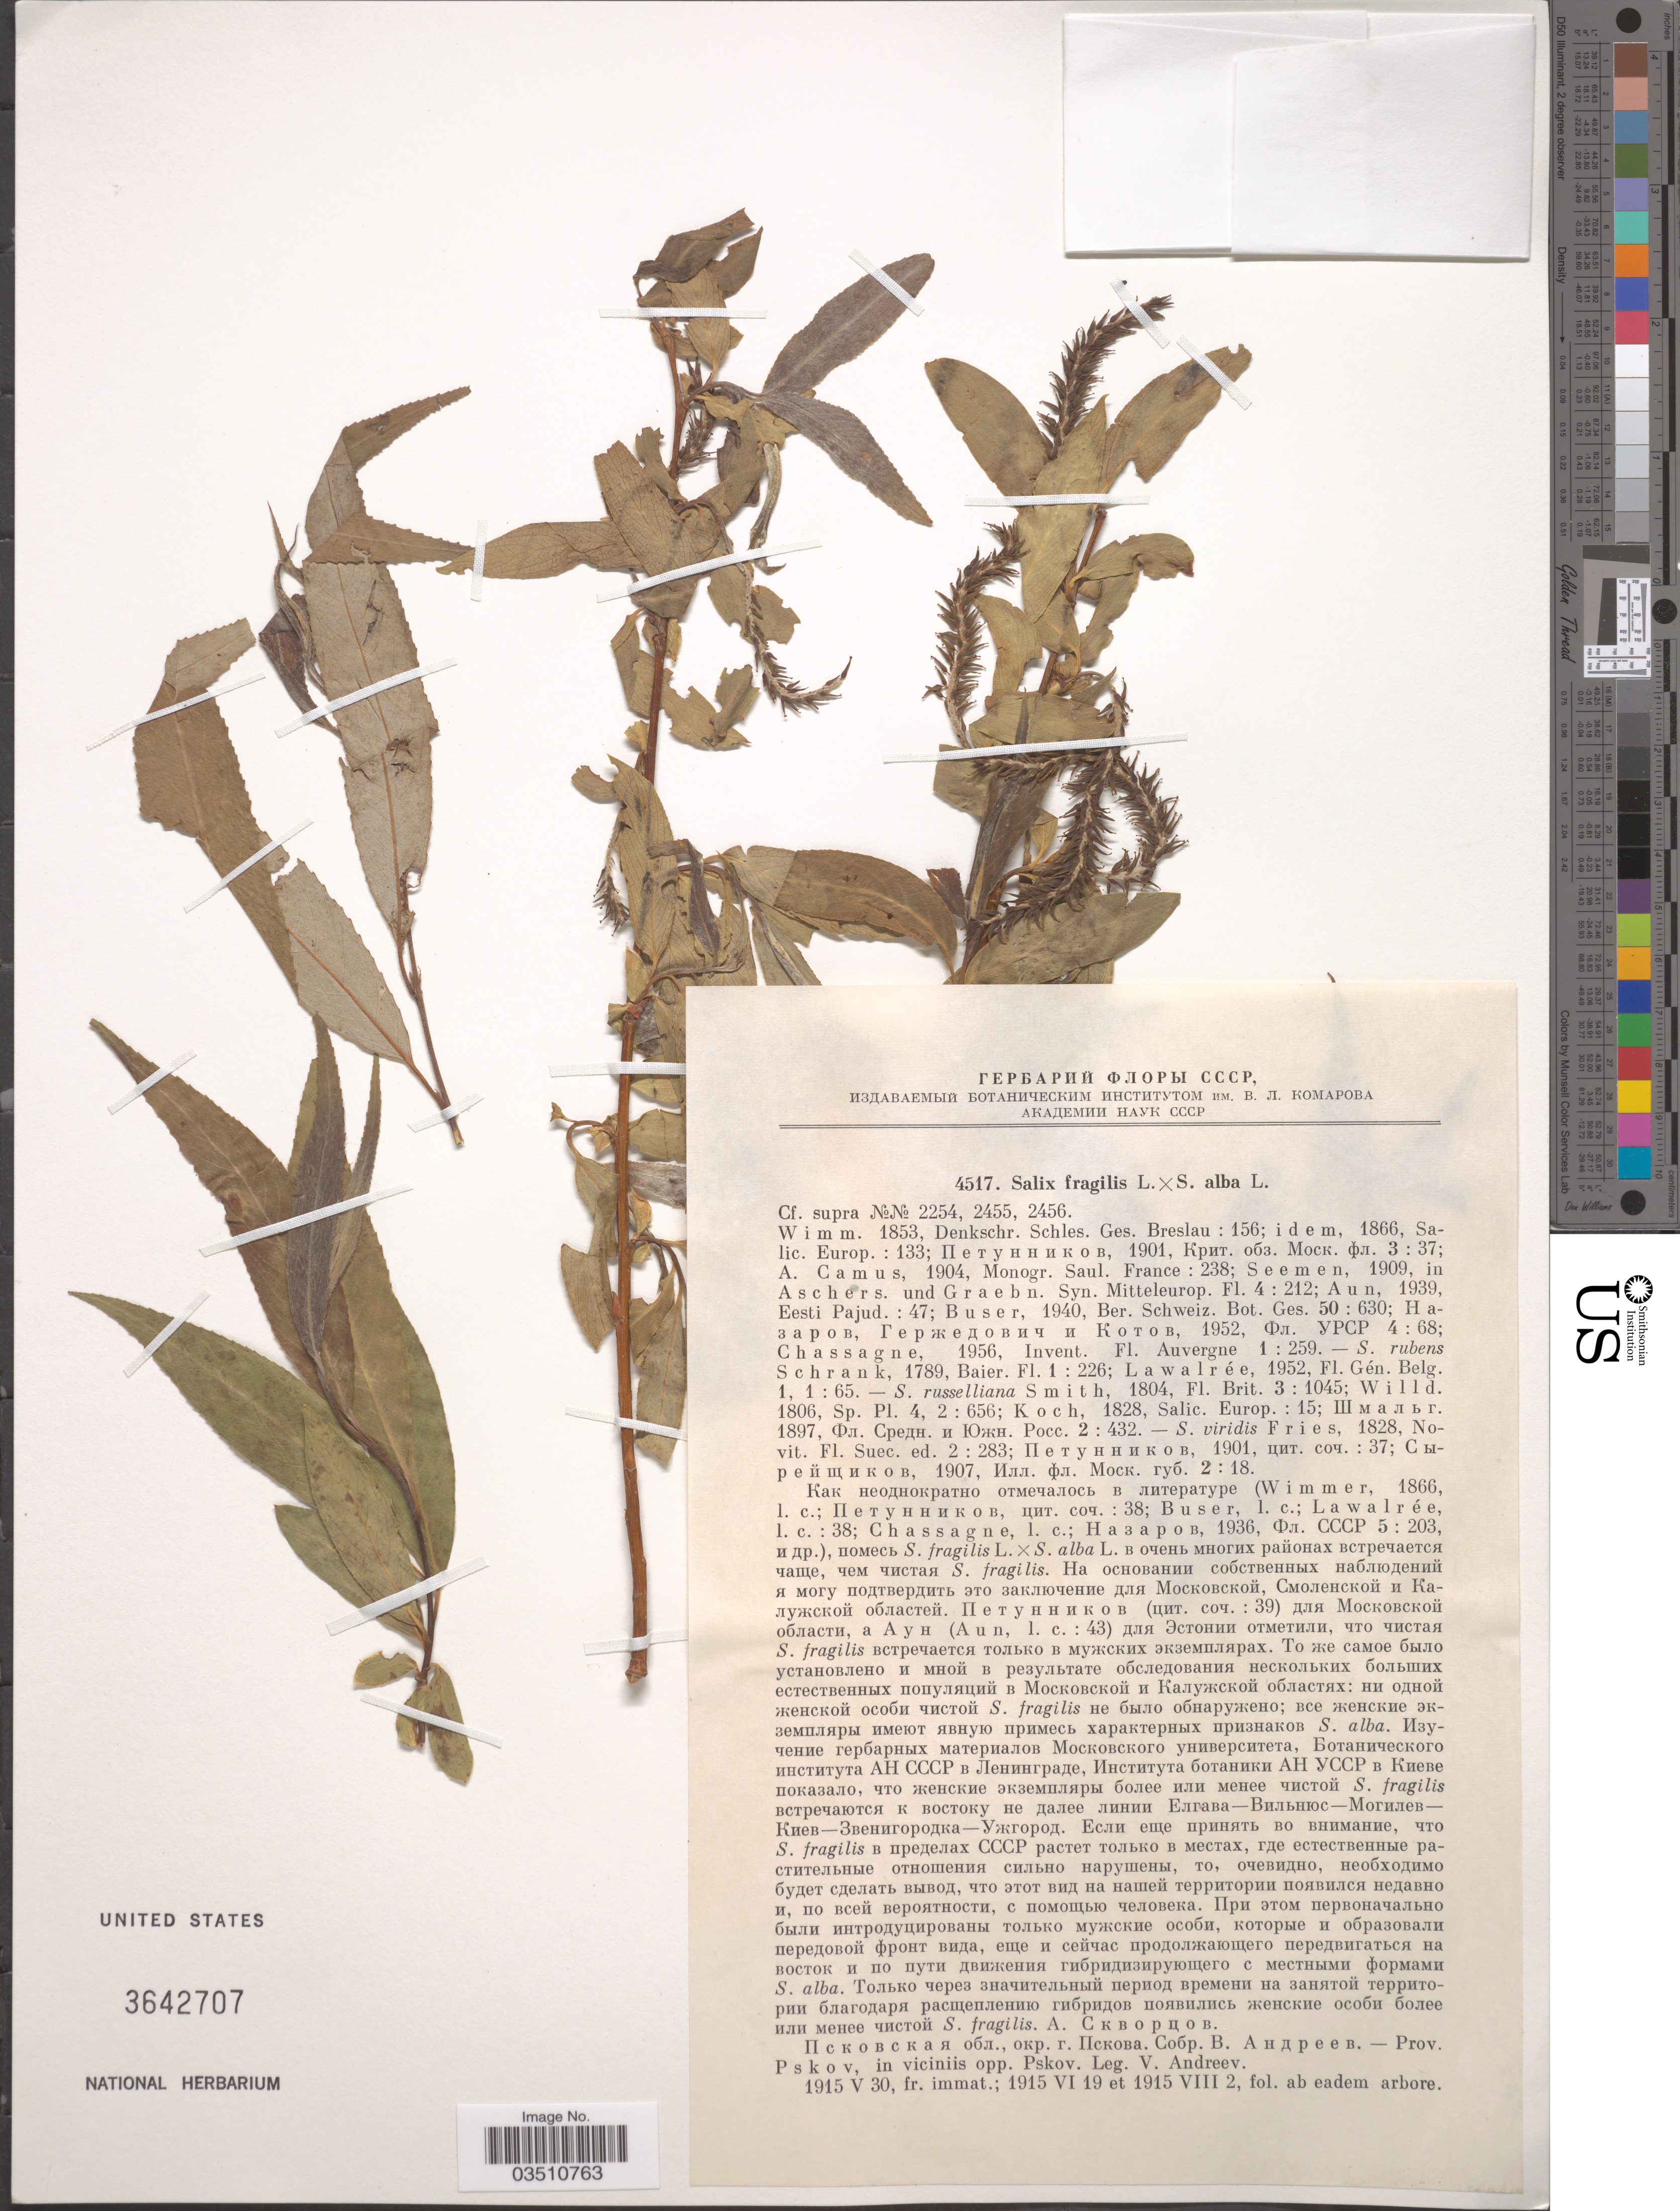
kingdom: Plantae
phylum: Tracheophyta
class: Magnoliopsida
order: Malpighiales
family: Salicaceae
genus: Salix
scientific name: Salix fragilis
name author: L.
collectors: V. Andreev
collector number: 4517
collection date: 1915-05-30/1915-08-02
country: Russian Federation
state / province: Pskov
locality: In viciniis opp. Pskov.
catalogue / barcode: US 3642707